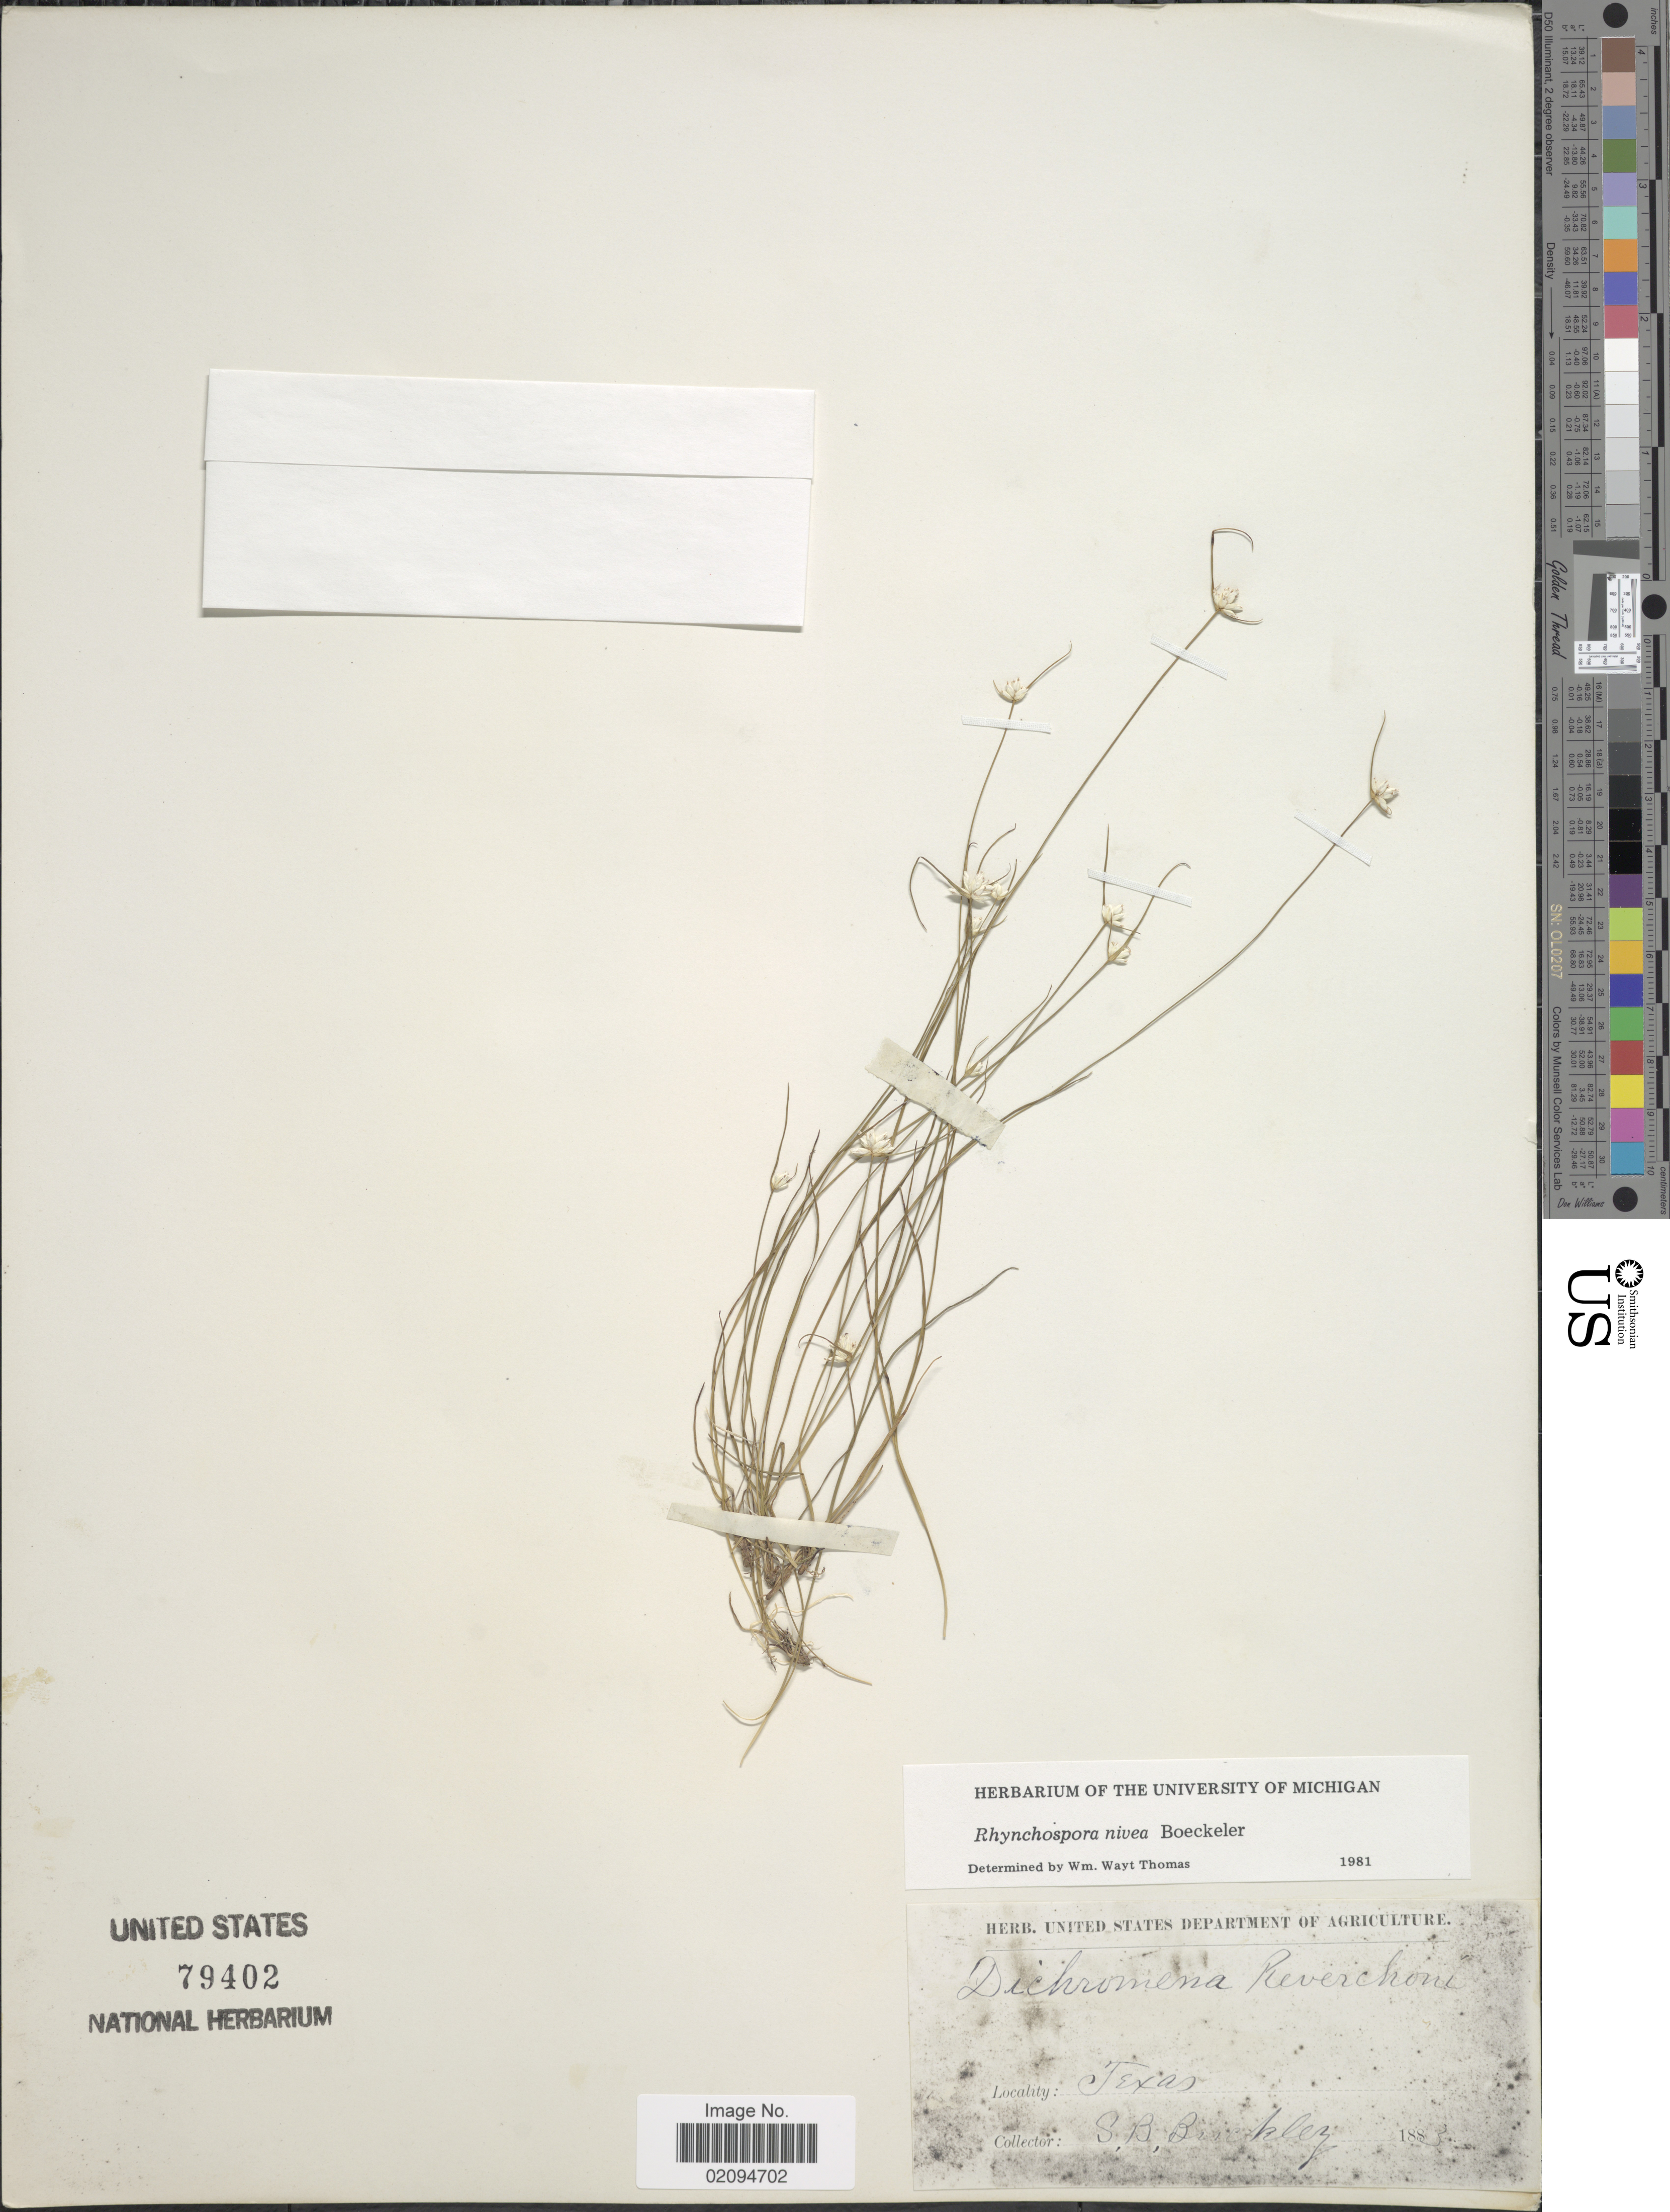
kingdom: Plantae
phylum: Tracheophyta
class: Liliopsida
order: Poales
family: Cyperaceae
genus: Rhynchospora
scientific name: Rhynchospora nivea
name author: Boeckeler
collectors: S. B. Buckley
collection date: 1883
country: United States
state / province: Texas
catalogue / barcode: US 79402